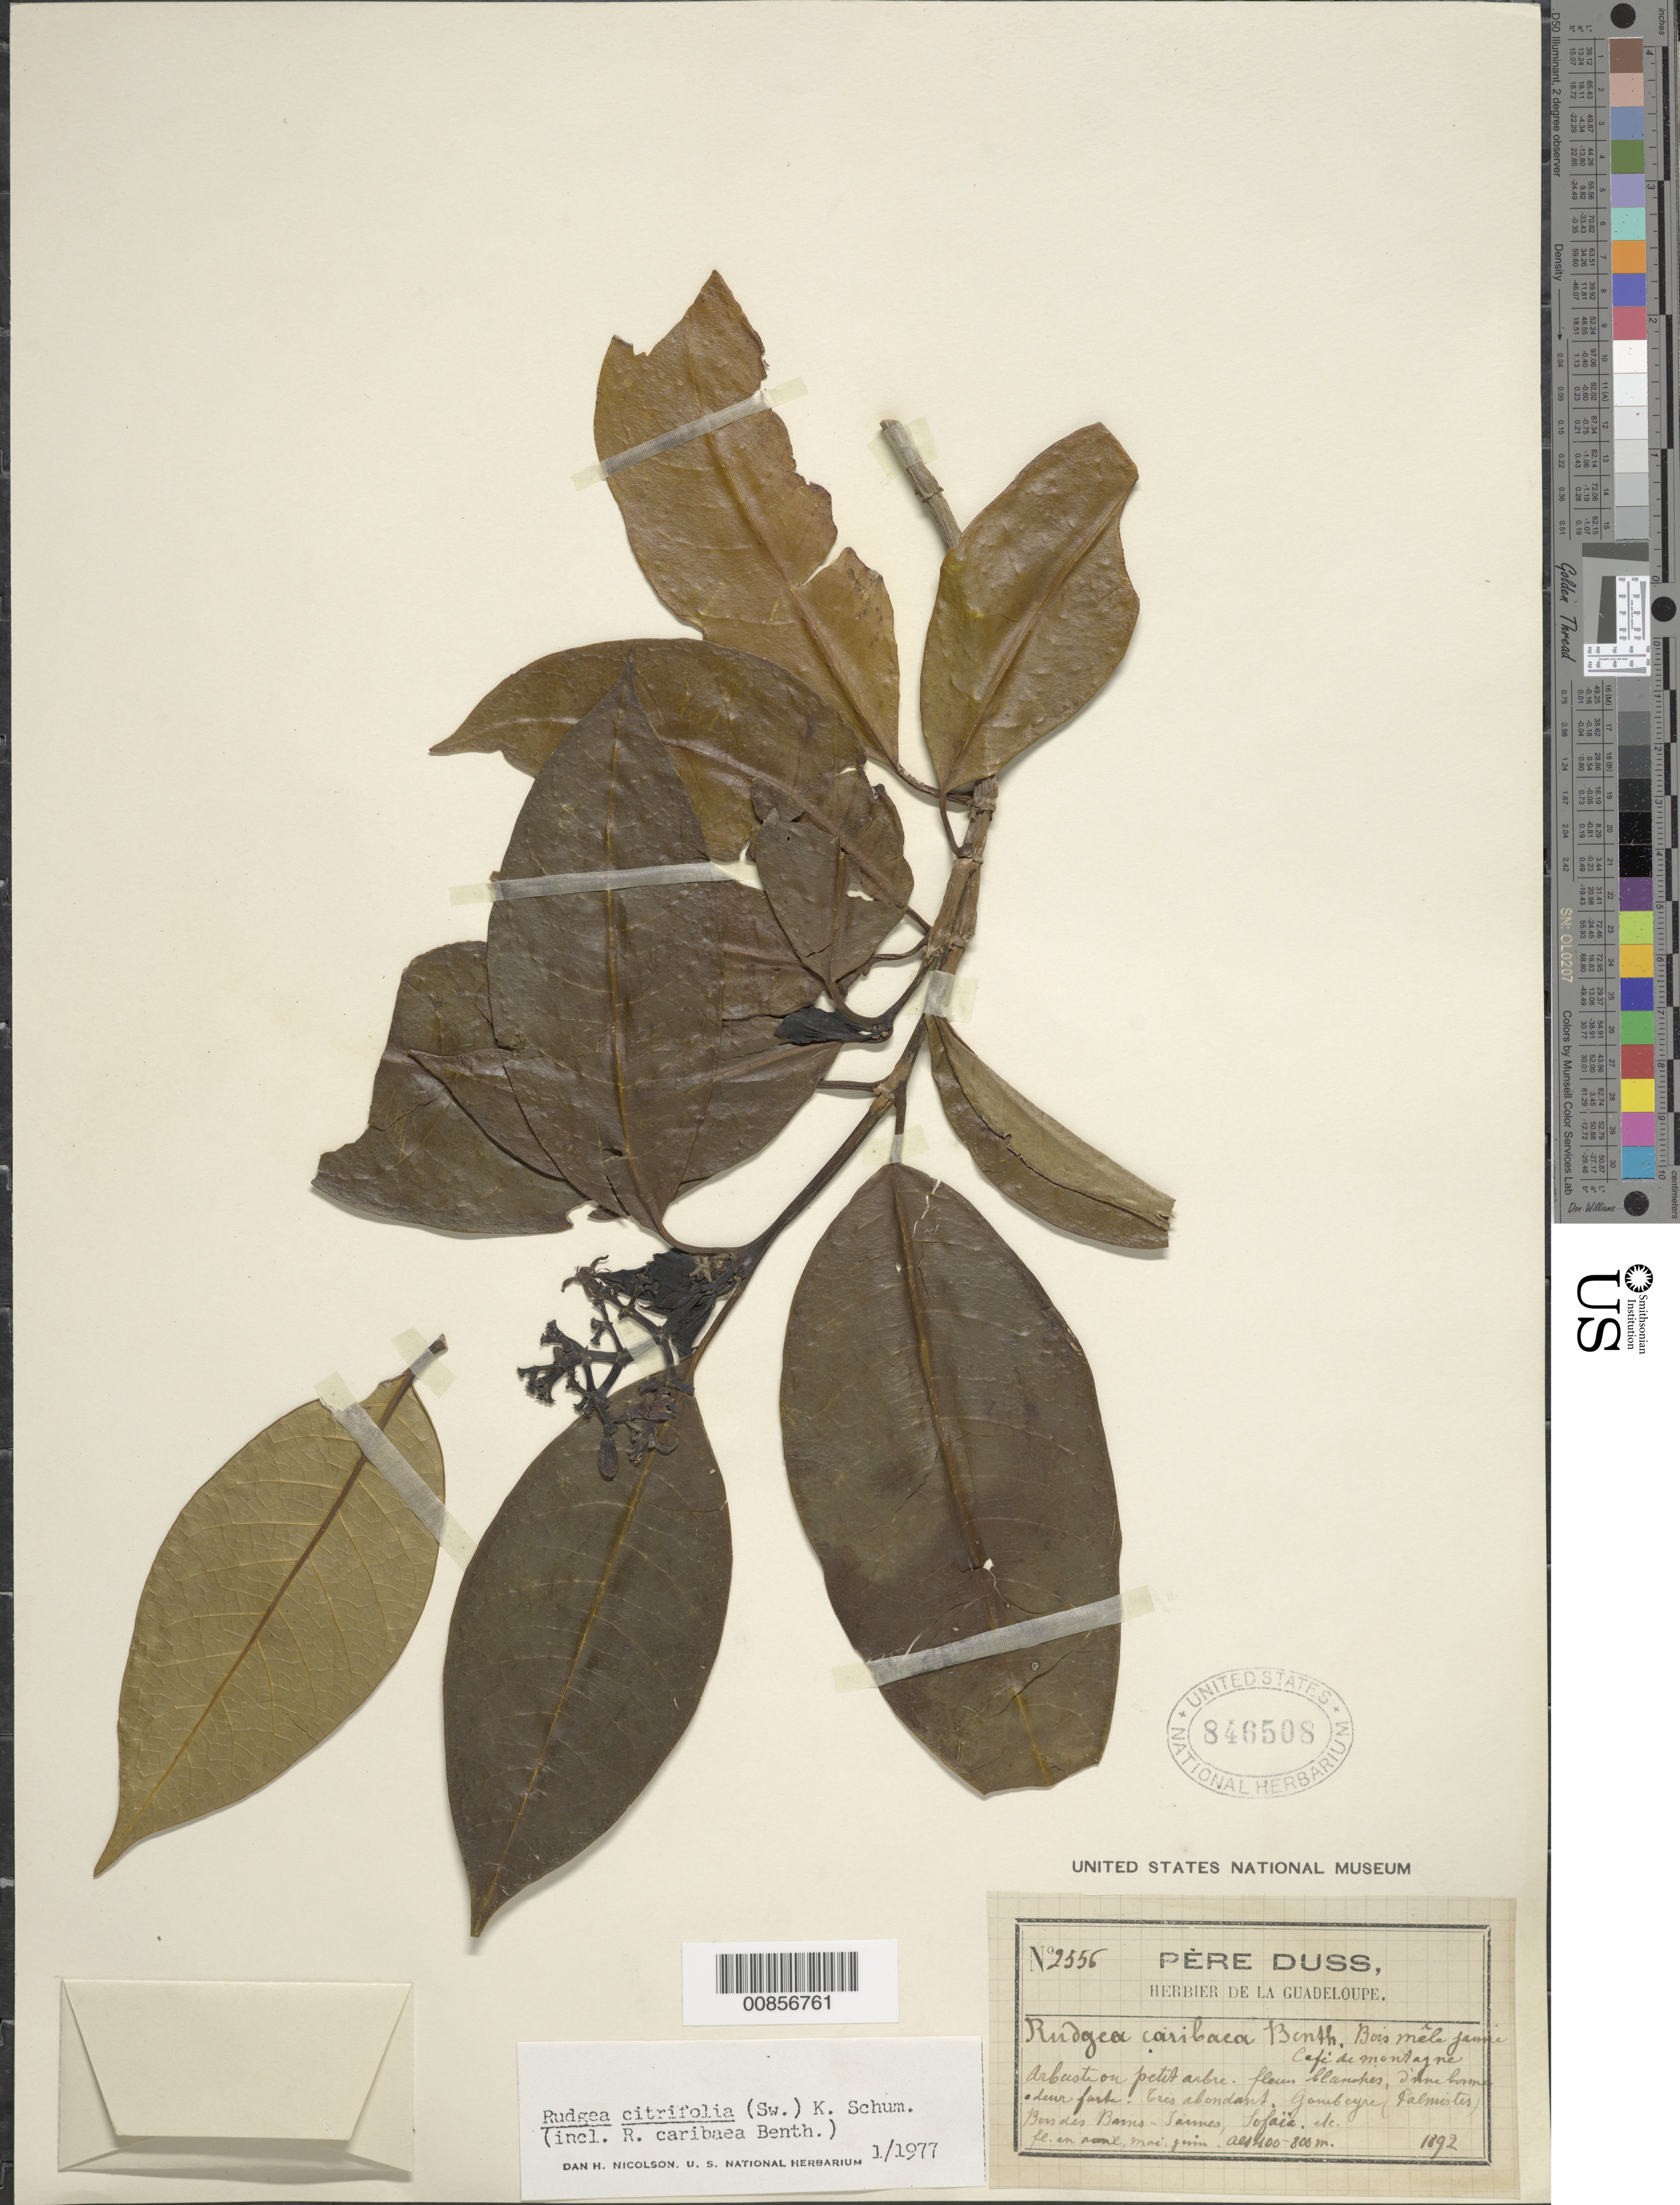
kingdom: Plantae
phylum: Tracheophyta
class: Magnoliopsida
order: Gentianales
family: Rubiaceae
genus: Rudgea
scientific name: Rudgea citrifolia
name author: (Sw.) K. Schum.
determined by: Nicolson, Dan H.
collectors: Père Duss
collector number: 2556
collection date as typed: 1892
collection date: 1892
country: Guadeloupe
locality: Gourbeyer [Palmistes (sp.?)]. Bois des Bains - Jaunes, Sofaia, etc..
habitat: Bois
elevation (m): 400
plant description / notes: Common name: Caf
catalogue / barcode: US 846508